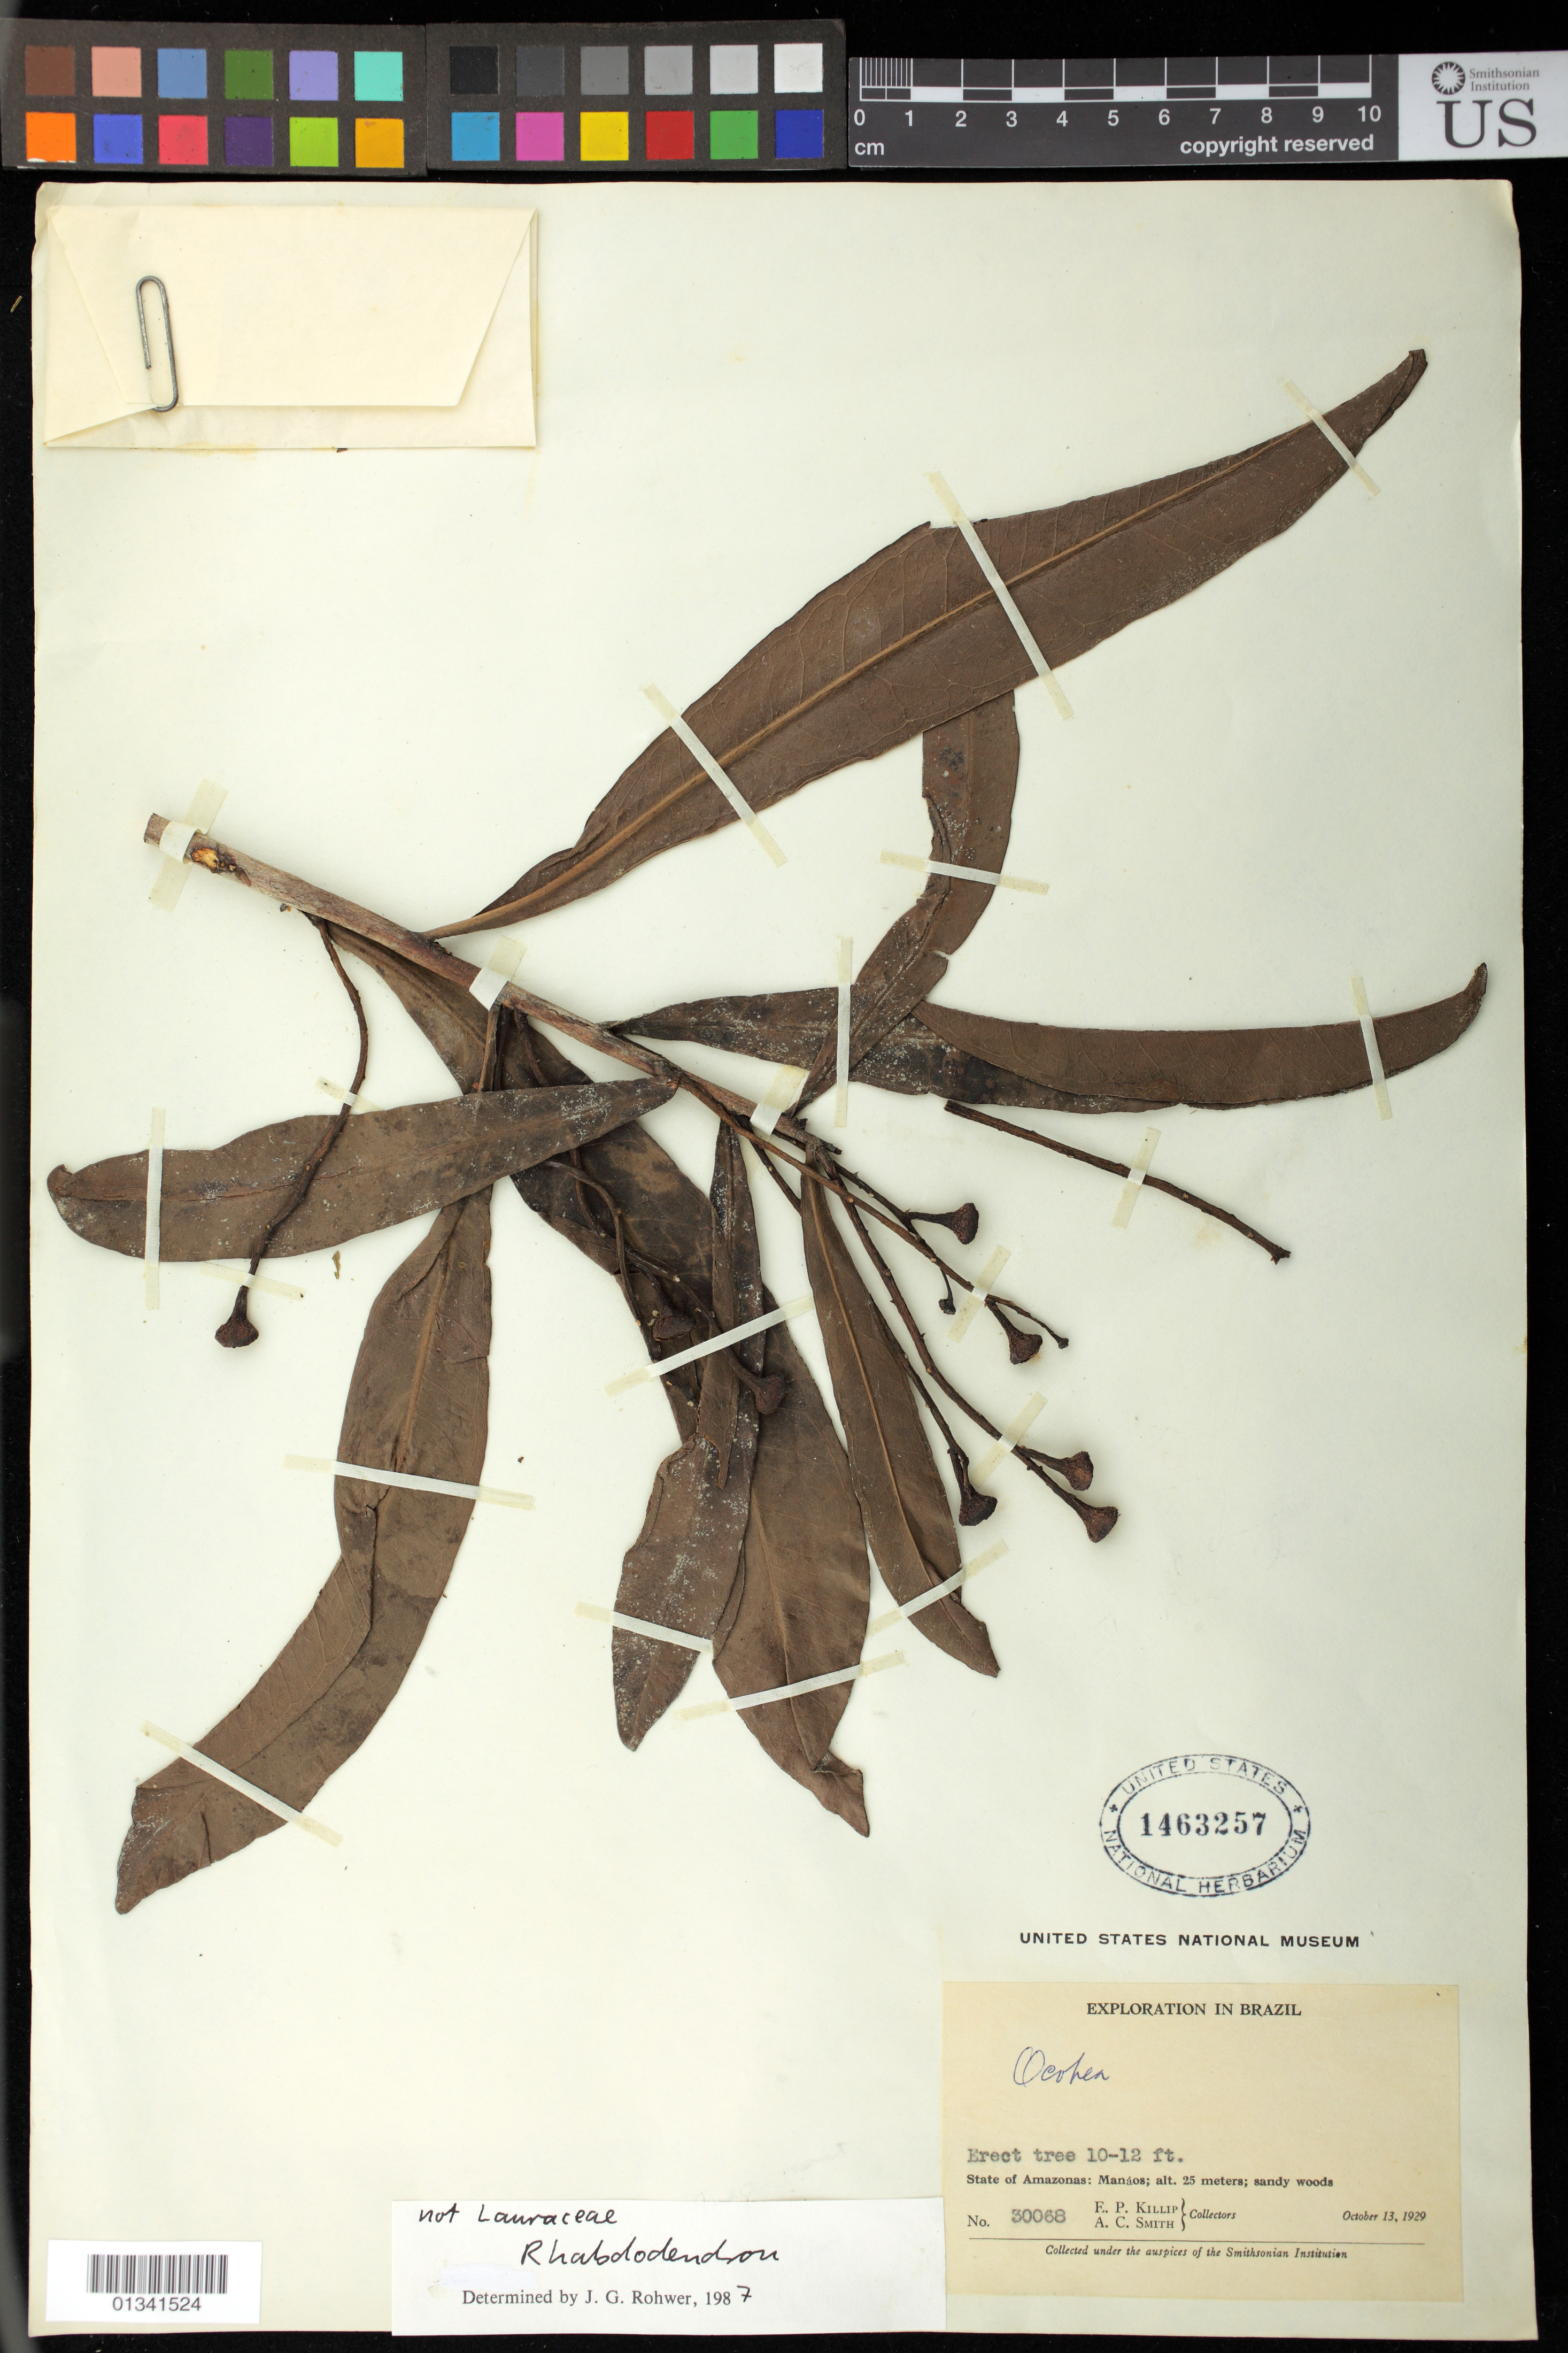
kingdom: Plantae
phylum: Tracheophyta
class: Magnoliopsida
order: Caryophyllales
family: Rhabdodendraceae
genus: Rhabdodendron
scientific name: Rhabdodendron sp.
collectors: E. P. Killip & A. C. Smith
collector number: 30068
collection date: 1929-10-13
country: Brazil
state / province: Amazonas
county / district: Manaus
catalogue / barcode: US 1463257